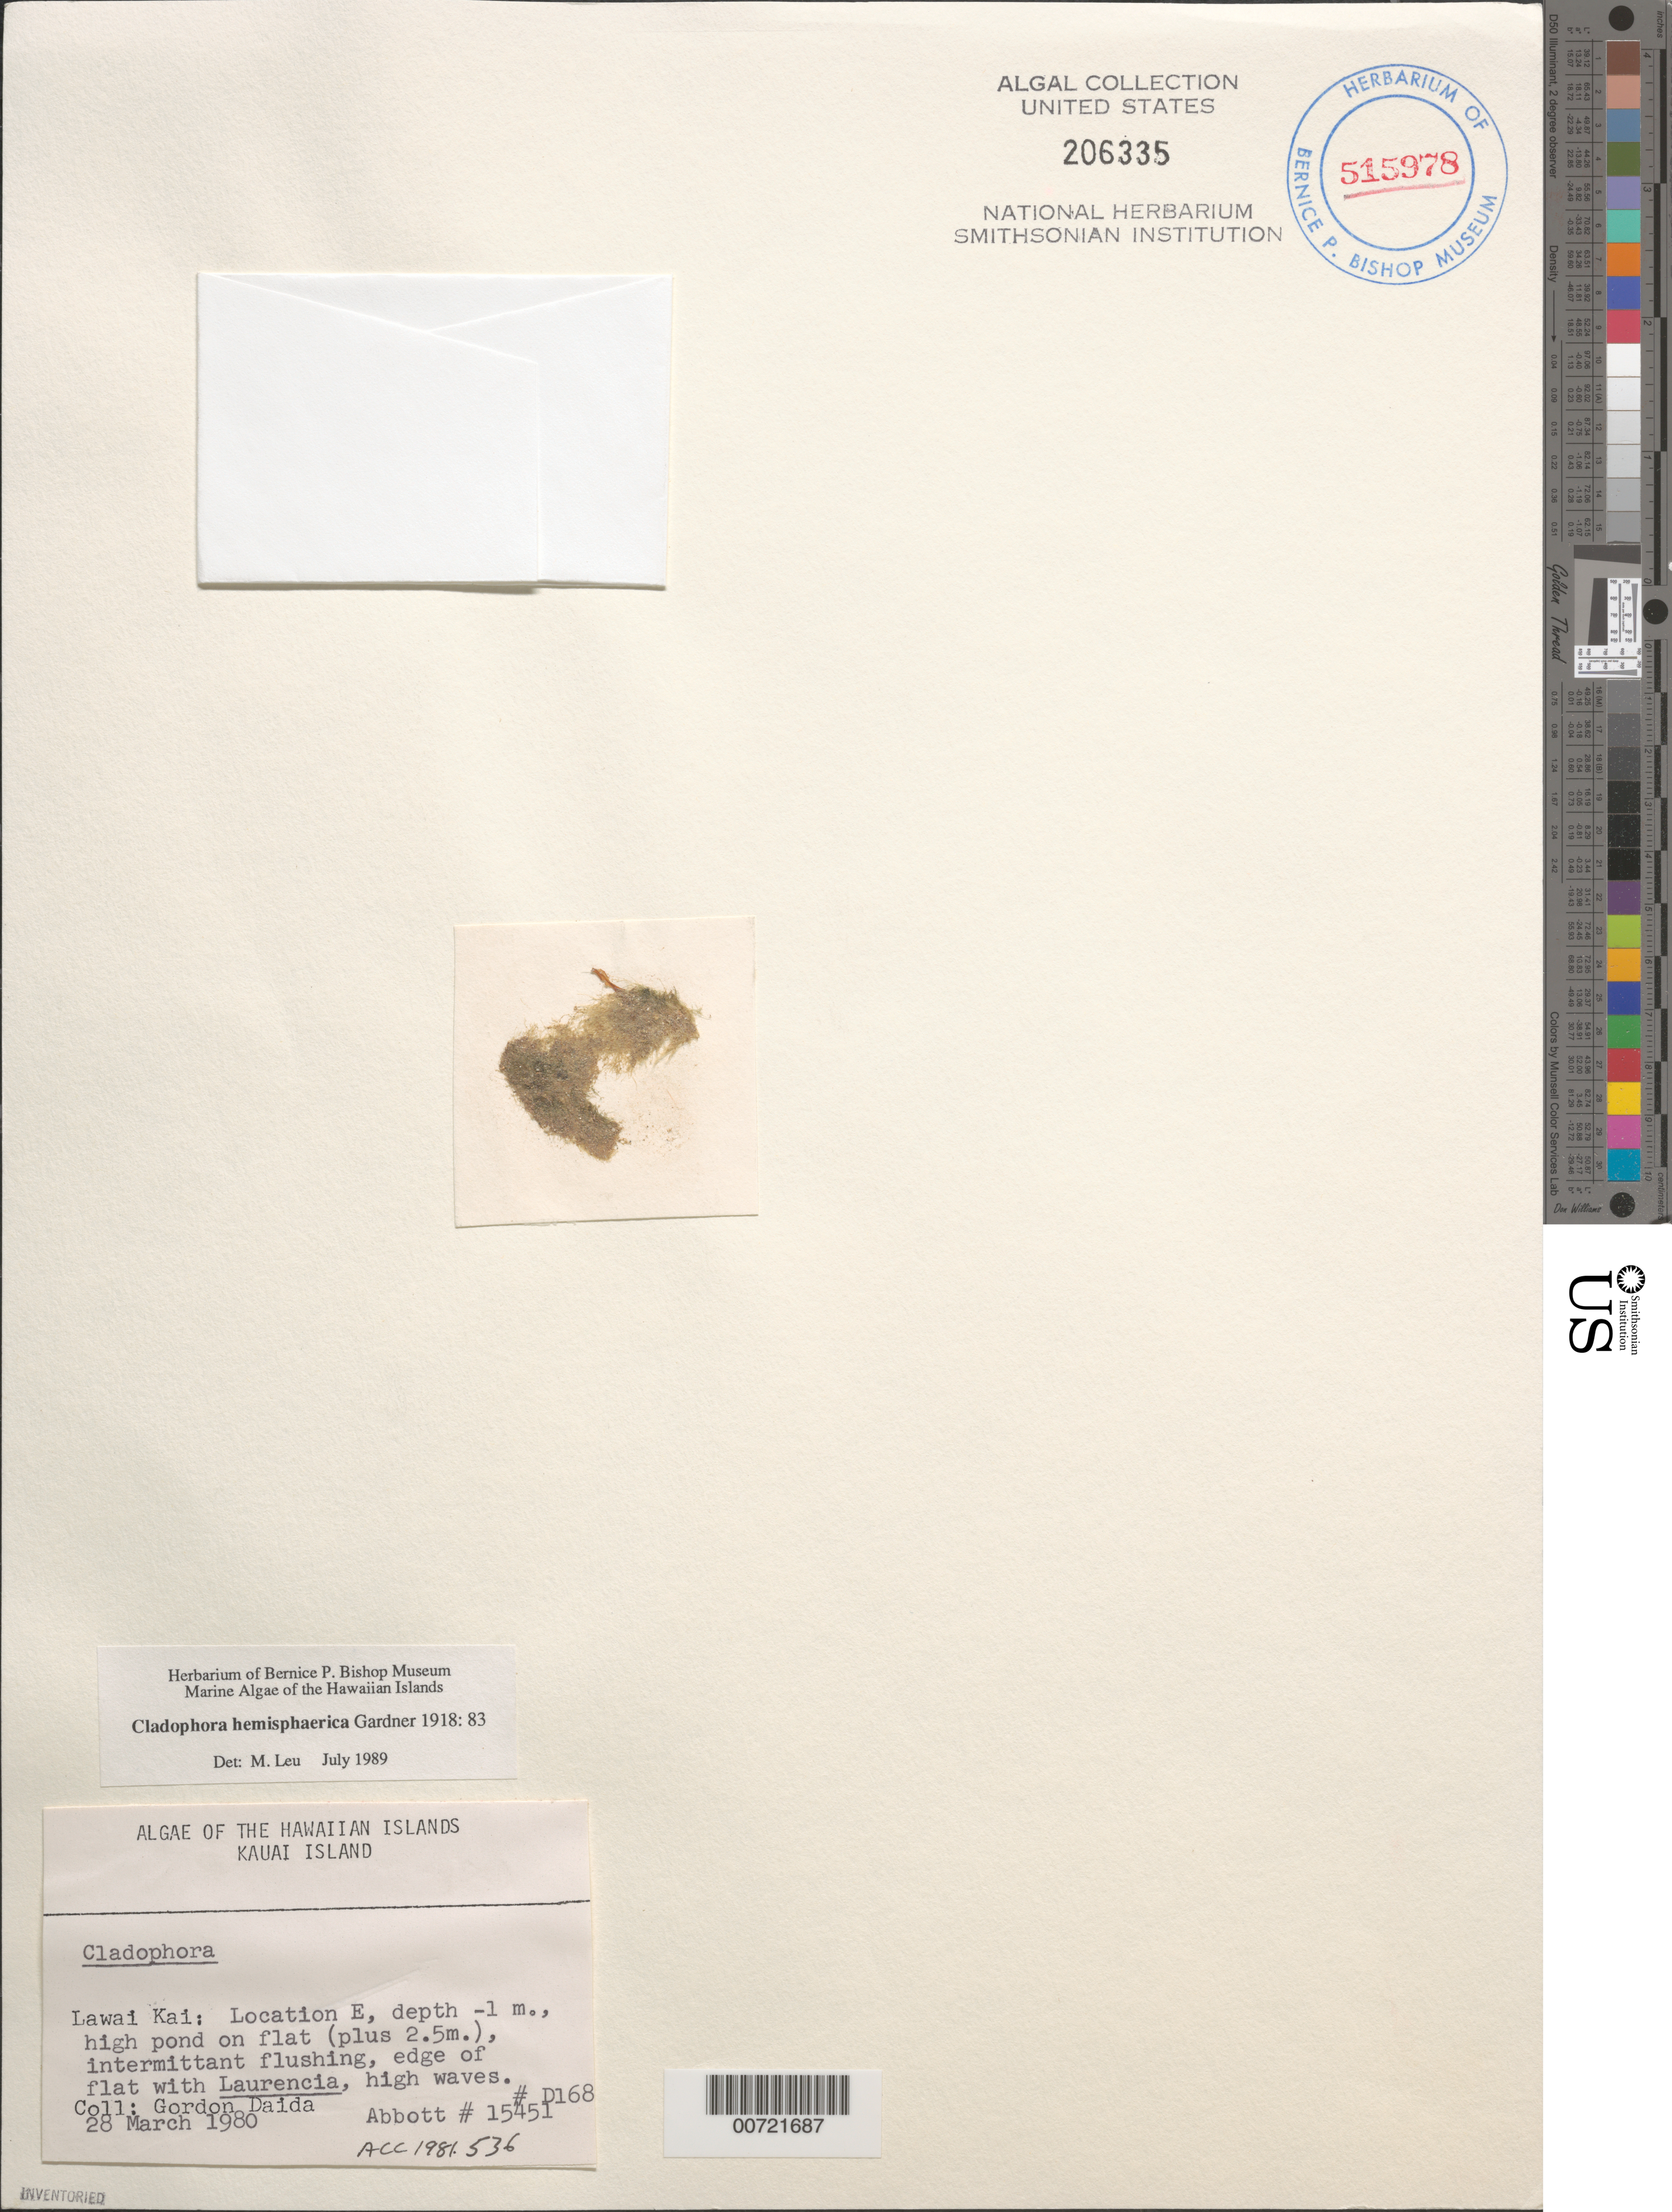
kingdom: Plantae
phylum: Chlorophyta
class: Ulvophyceae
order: Cladophorales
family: Cladophoraceae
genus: Cladophora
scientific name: Cladophora columbiana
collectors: G. Daida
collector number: D168 & IAA 15451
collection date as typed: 28 Mar 1980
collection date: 1980-03-28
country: United States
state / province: Hawaii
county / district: Kauai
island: Kaua'i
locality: Lawai Kai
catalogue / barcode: US 206335